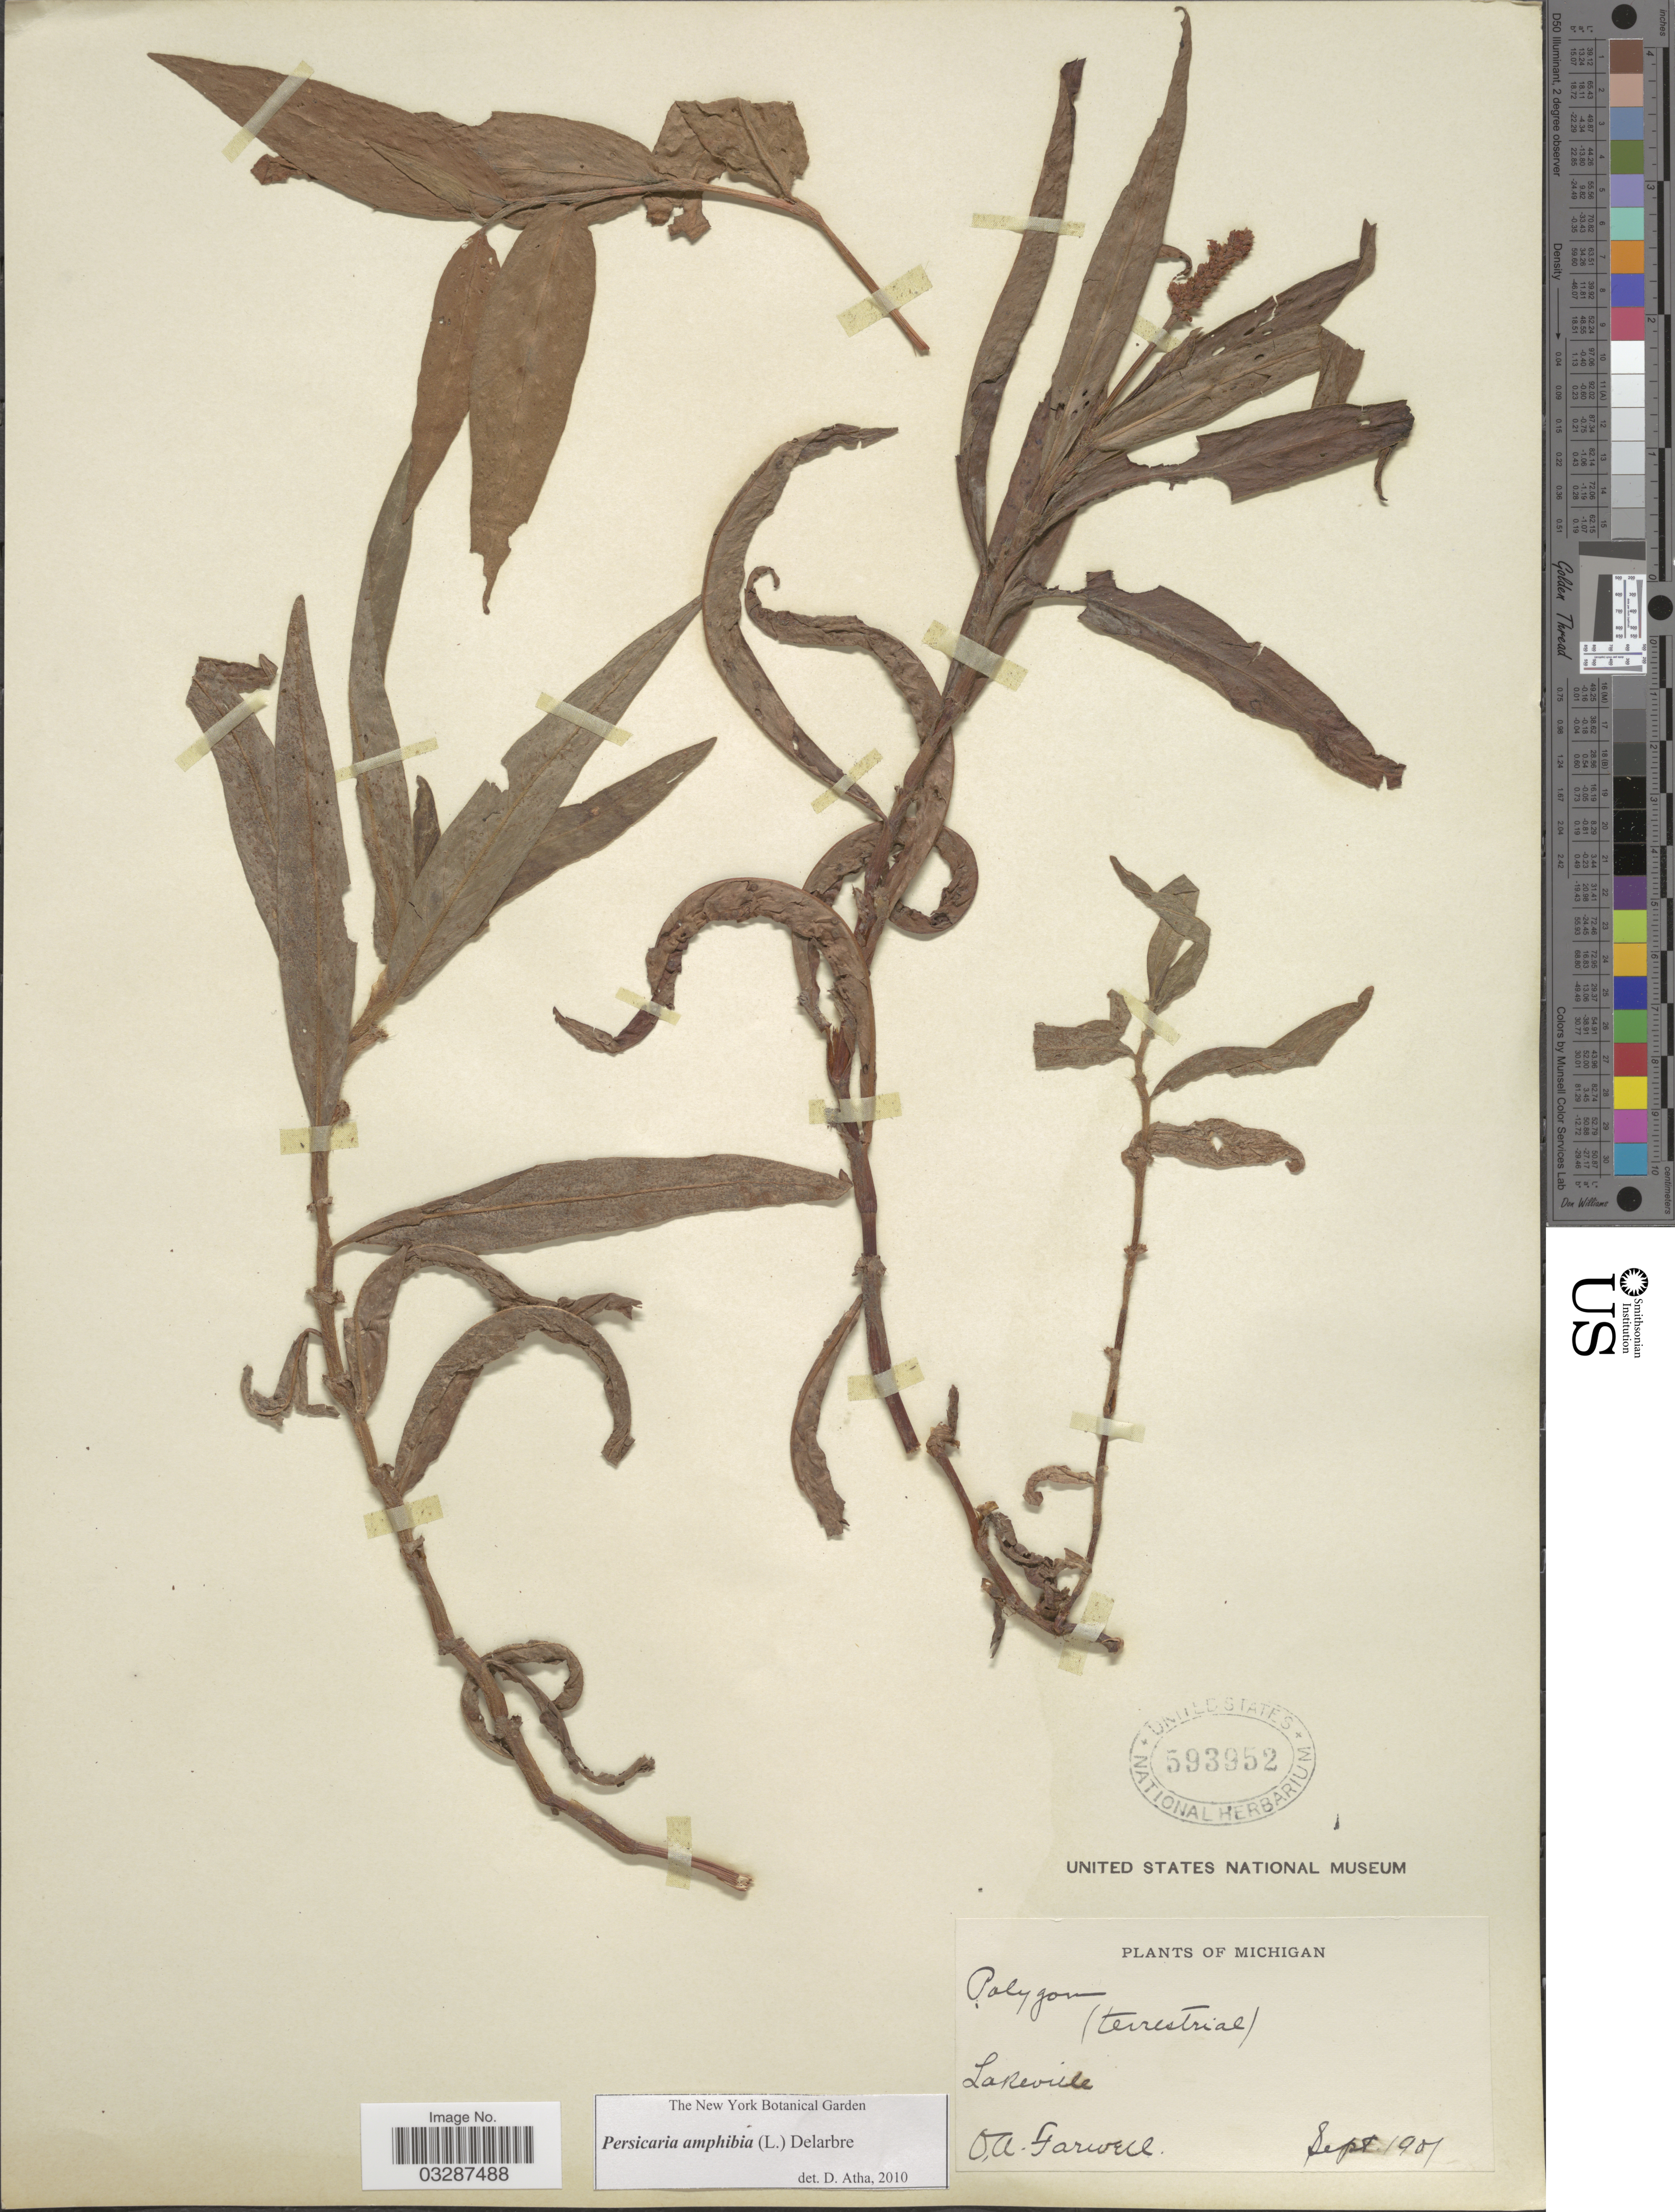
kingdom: Plantae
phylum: Tracheophyta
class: Magnoliopsida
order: Caryophyllales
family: Polygonaceae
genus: Persicaria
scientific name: Persicaria amphibia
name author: (L.) Delarbre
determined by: Atha, D. E.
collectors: O. Farwell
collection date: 1901-09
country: United States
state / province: Michigan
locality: Lakeville.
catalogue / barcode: US 593952